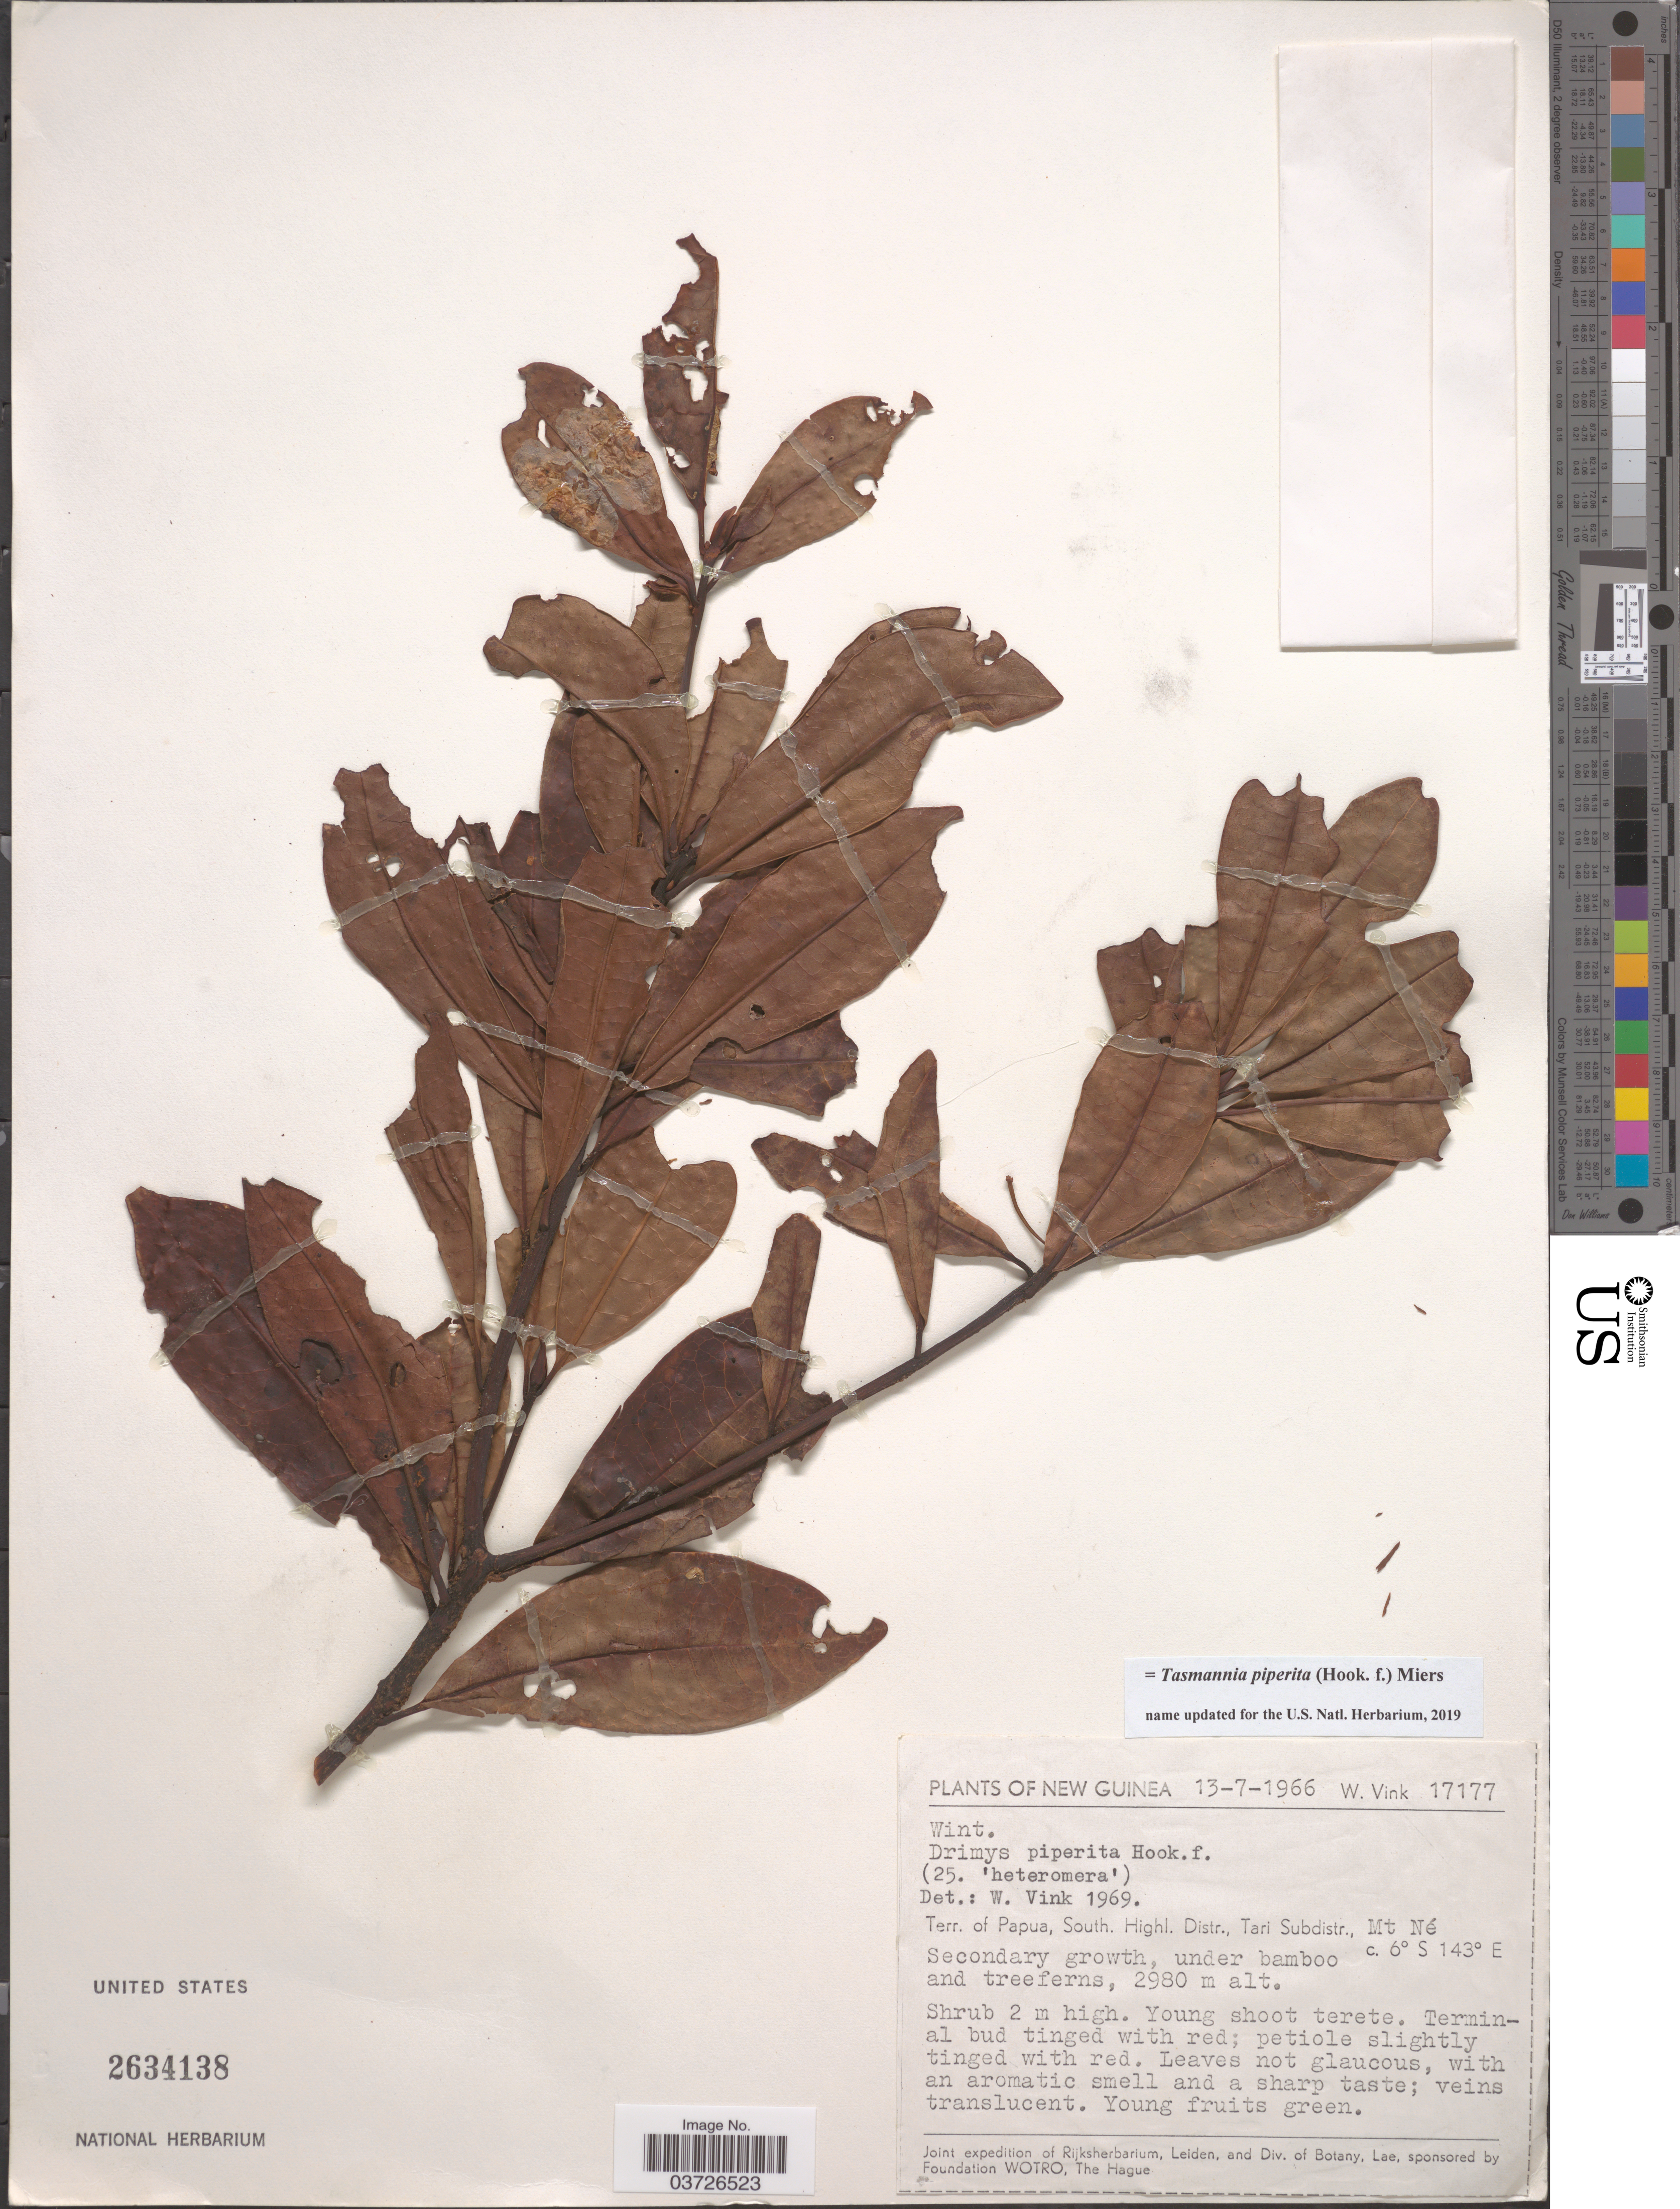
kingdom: Plantae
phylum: Tracheophyta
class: Magnoliopsida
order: Canellales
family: Winteraceae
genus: Tasmannia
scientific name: Tasmannia piperita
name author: (Hook. f.) Miers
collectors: W. Vink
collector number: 17177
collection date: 1966-07-13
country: Papua New Guinea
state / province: Southern Highlands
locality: New Guinea. Terr. of Papua, South. Highl. Distr., Tari Subdistr., Mt Né.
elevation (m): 2980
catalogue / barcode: US 2634138